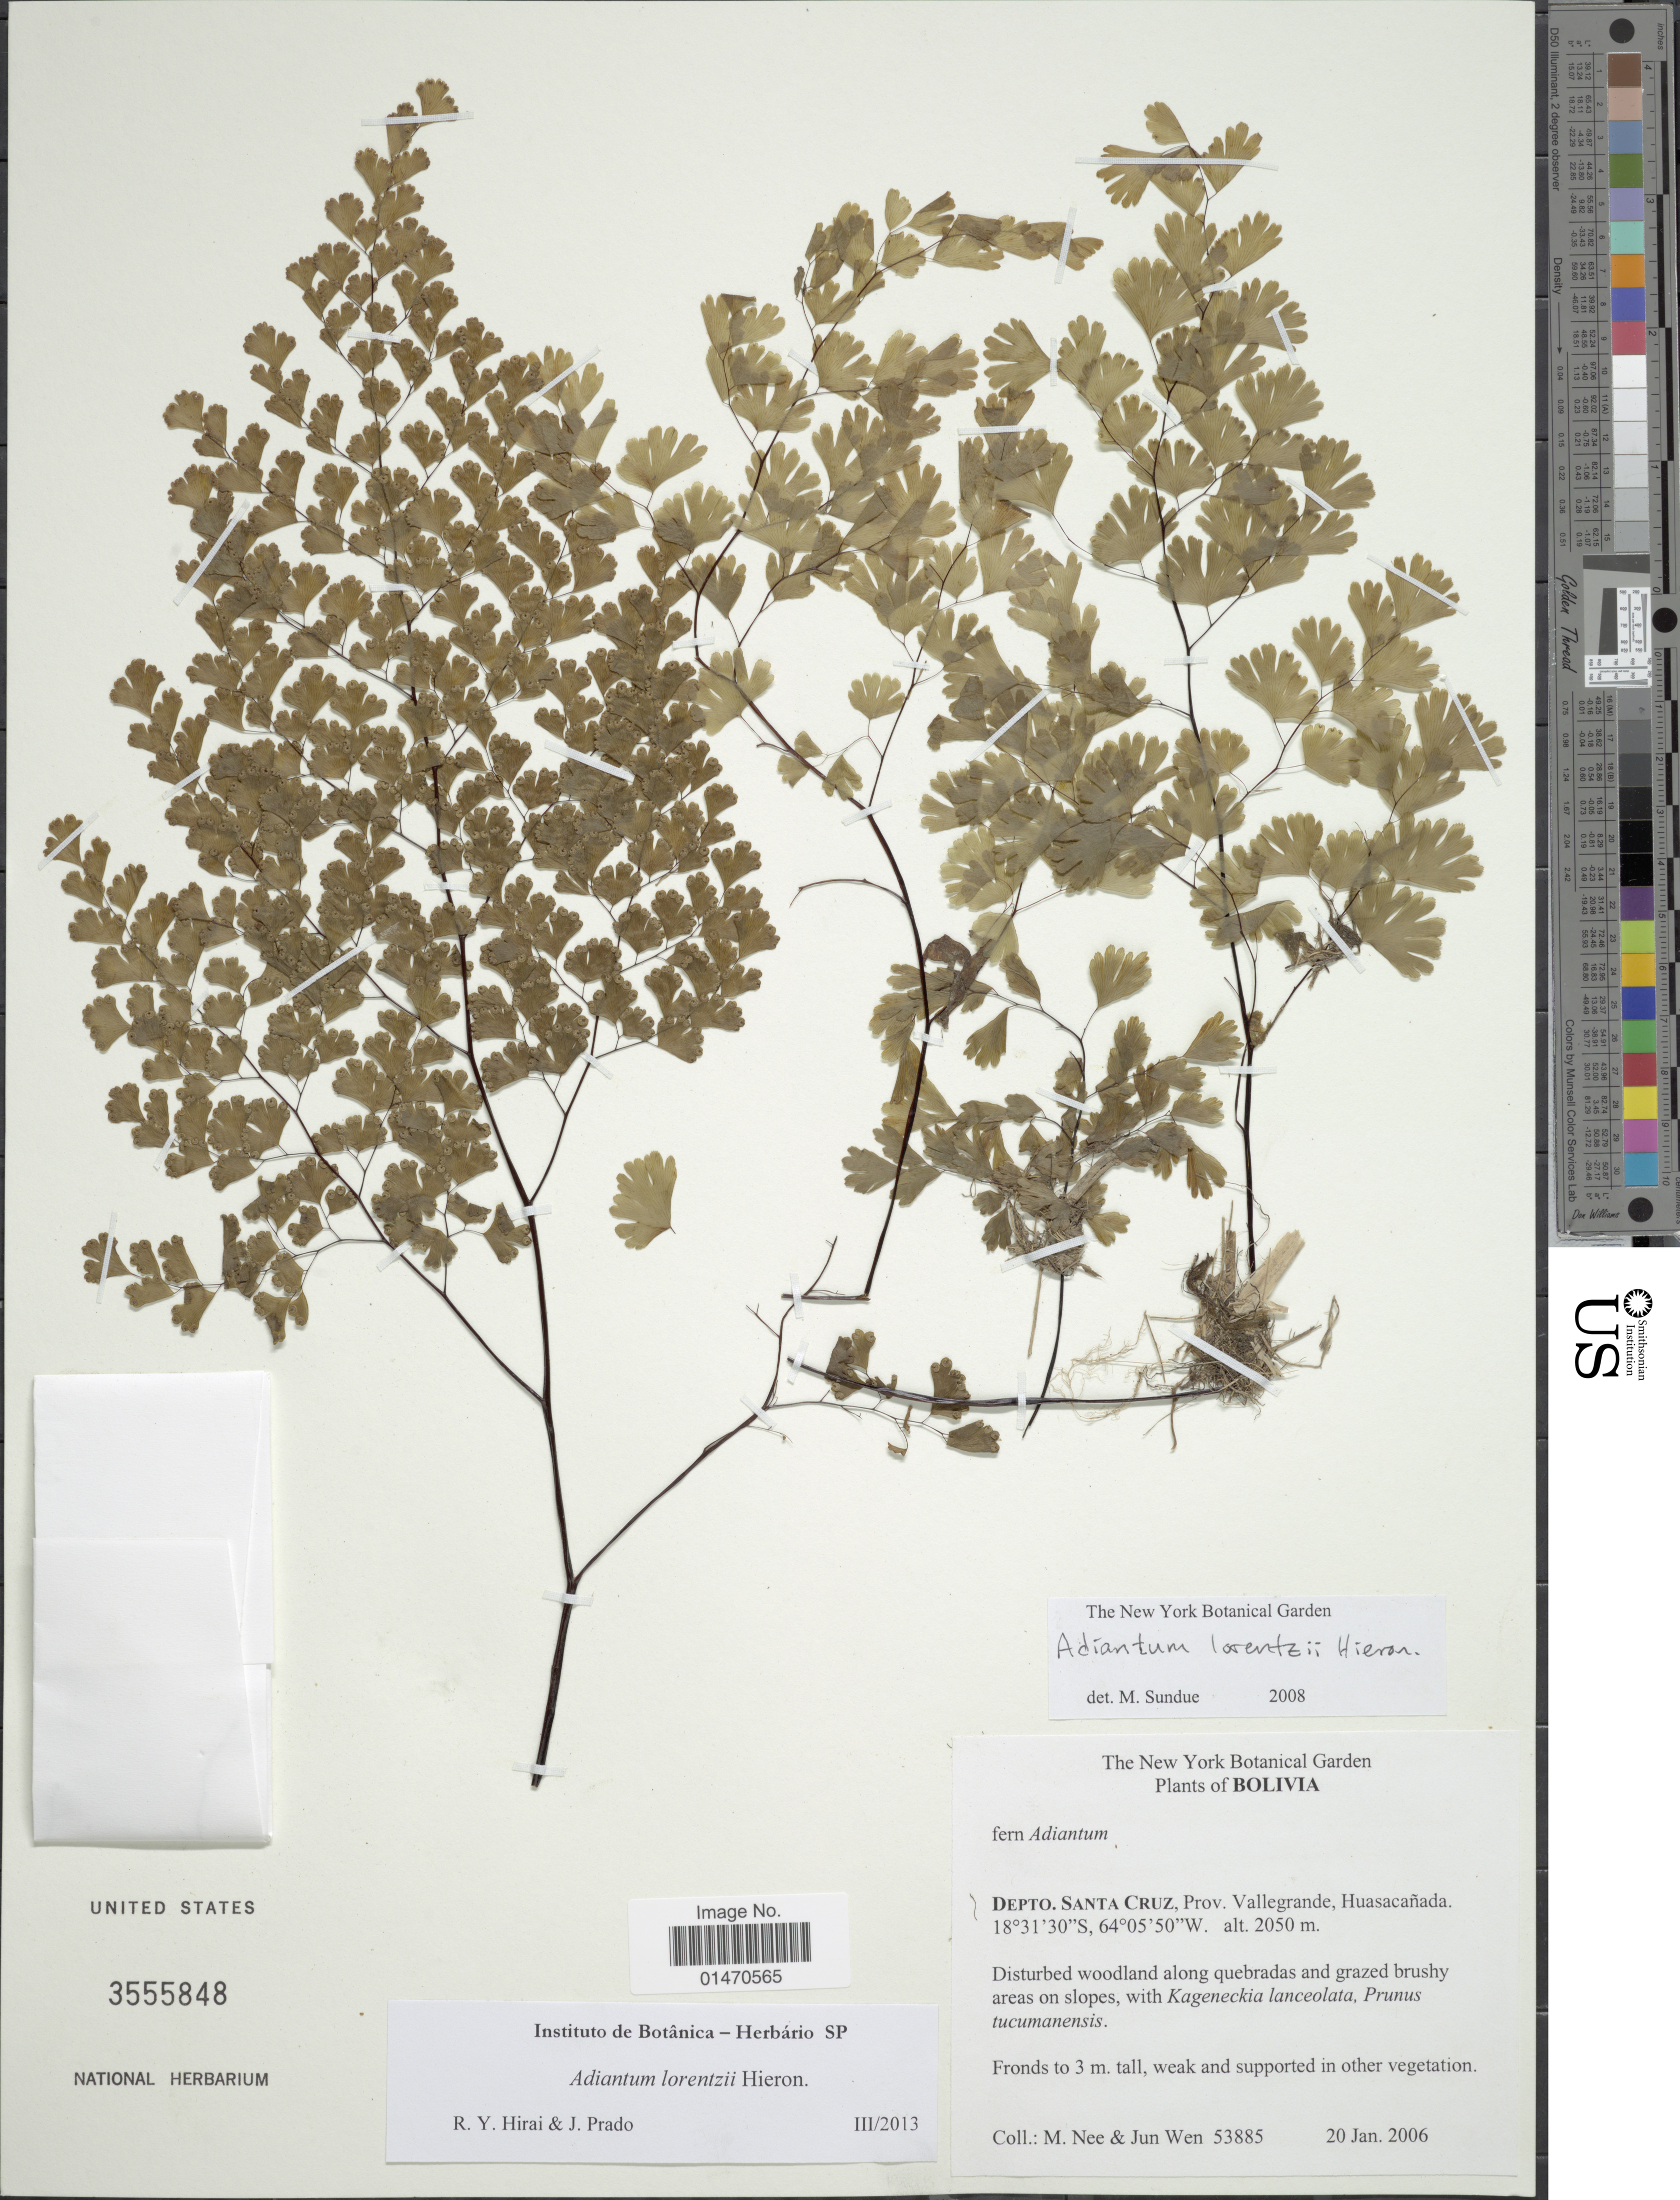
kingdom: Plantae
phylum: Tracheophyta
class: Polypodiopsida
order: Polypodiales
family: Pteridaceae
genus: Adiantum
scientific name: Adiantum lorentzii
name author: Hieron.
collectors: M. Nee & J. Wen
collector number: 53885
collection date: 2006-01-20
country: Bolivia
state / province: Santa Cruz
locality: Depto. Santa Cruz, prov. Vallegrande, Huasacanada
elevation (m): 2050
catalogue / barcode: US 3555848